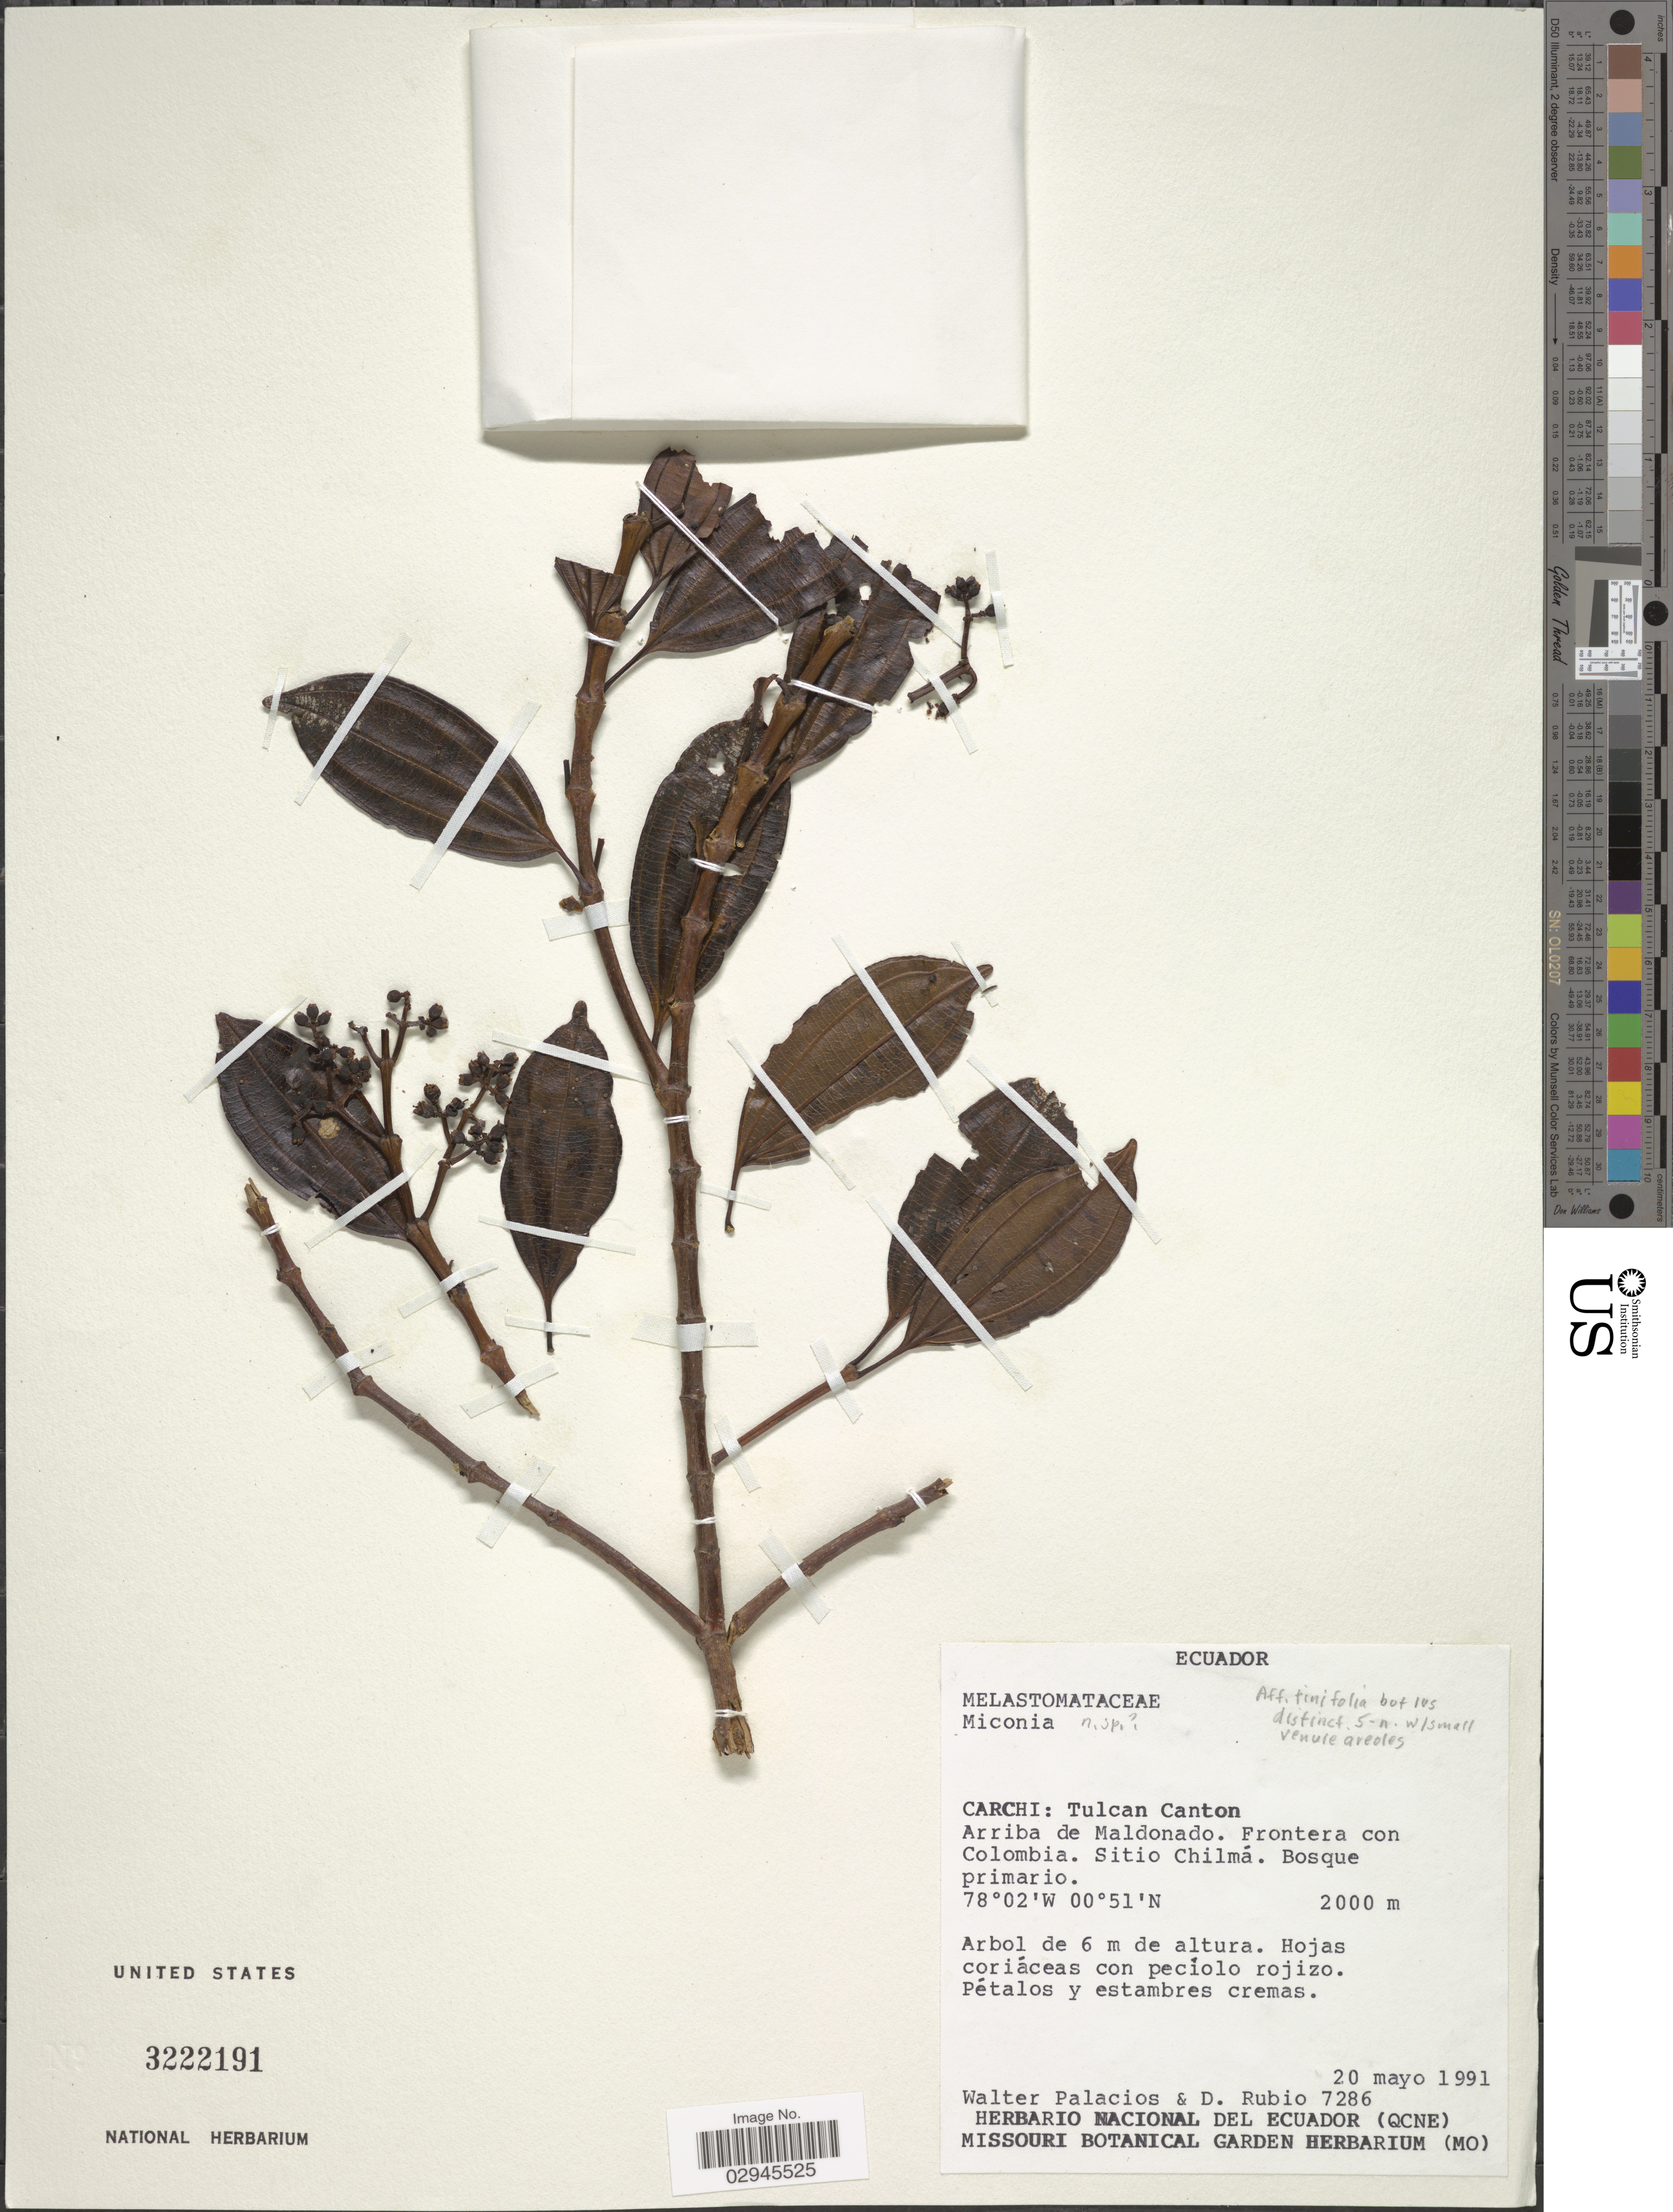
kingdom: Plantae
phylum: Tracheophyta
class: Magnoliopsida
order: Myrtales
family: Melastomataceae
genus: Miconia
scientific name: Miconia sp.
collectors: W. Palacios & D. Rubio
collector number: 7286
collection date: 1991-05-20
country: Ecuador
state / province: Carchi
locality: Tulcan Canton. Arriba de Maldonado. Frontera con Colombia. Sitio Chilmá.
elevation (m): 2000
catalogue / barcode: US 3222191